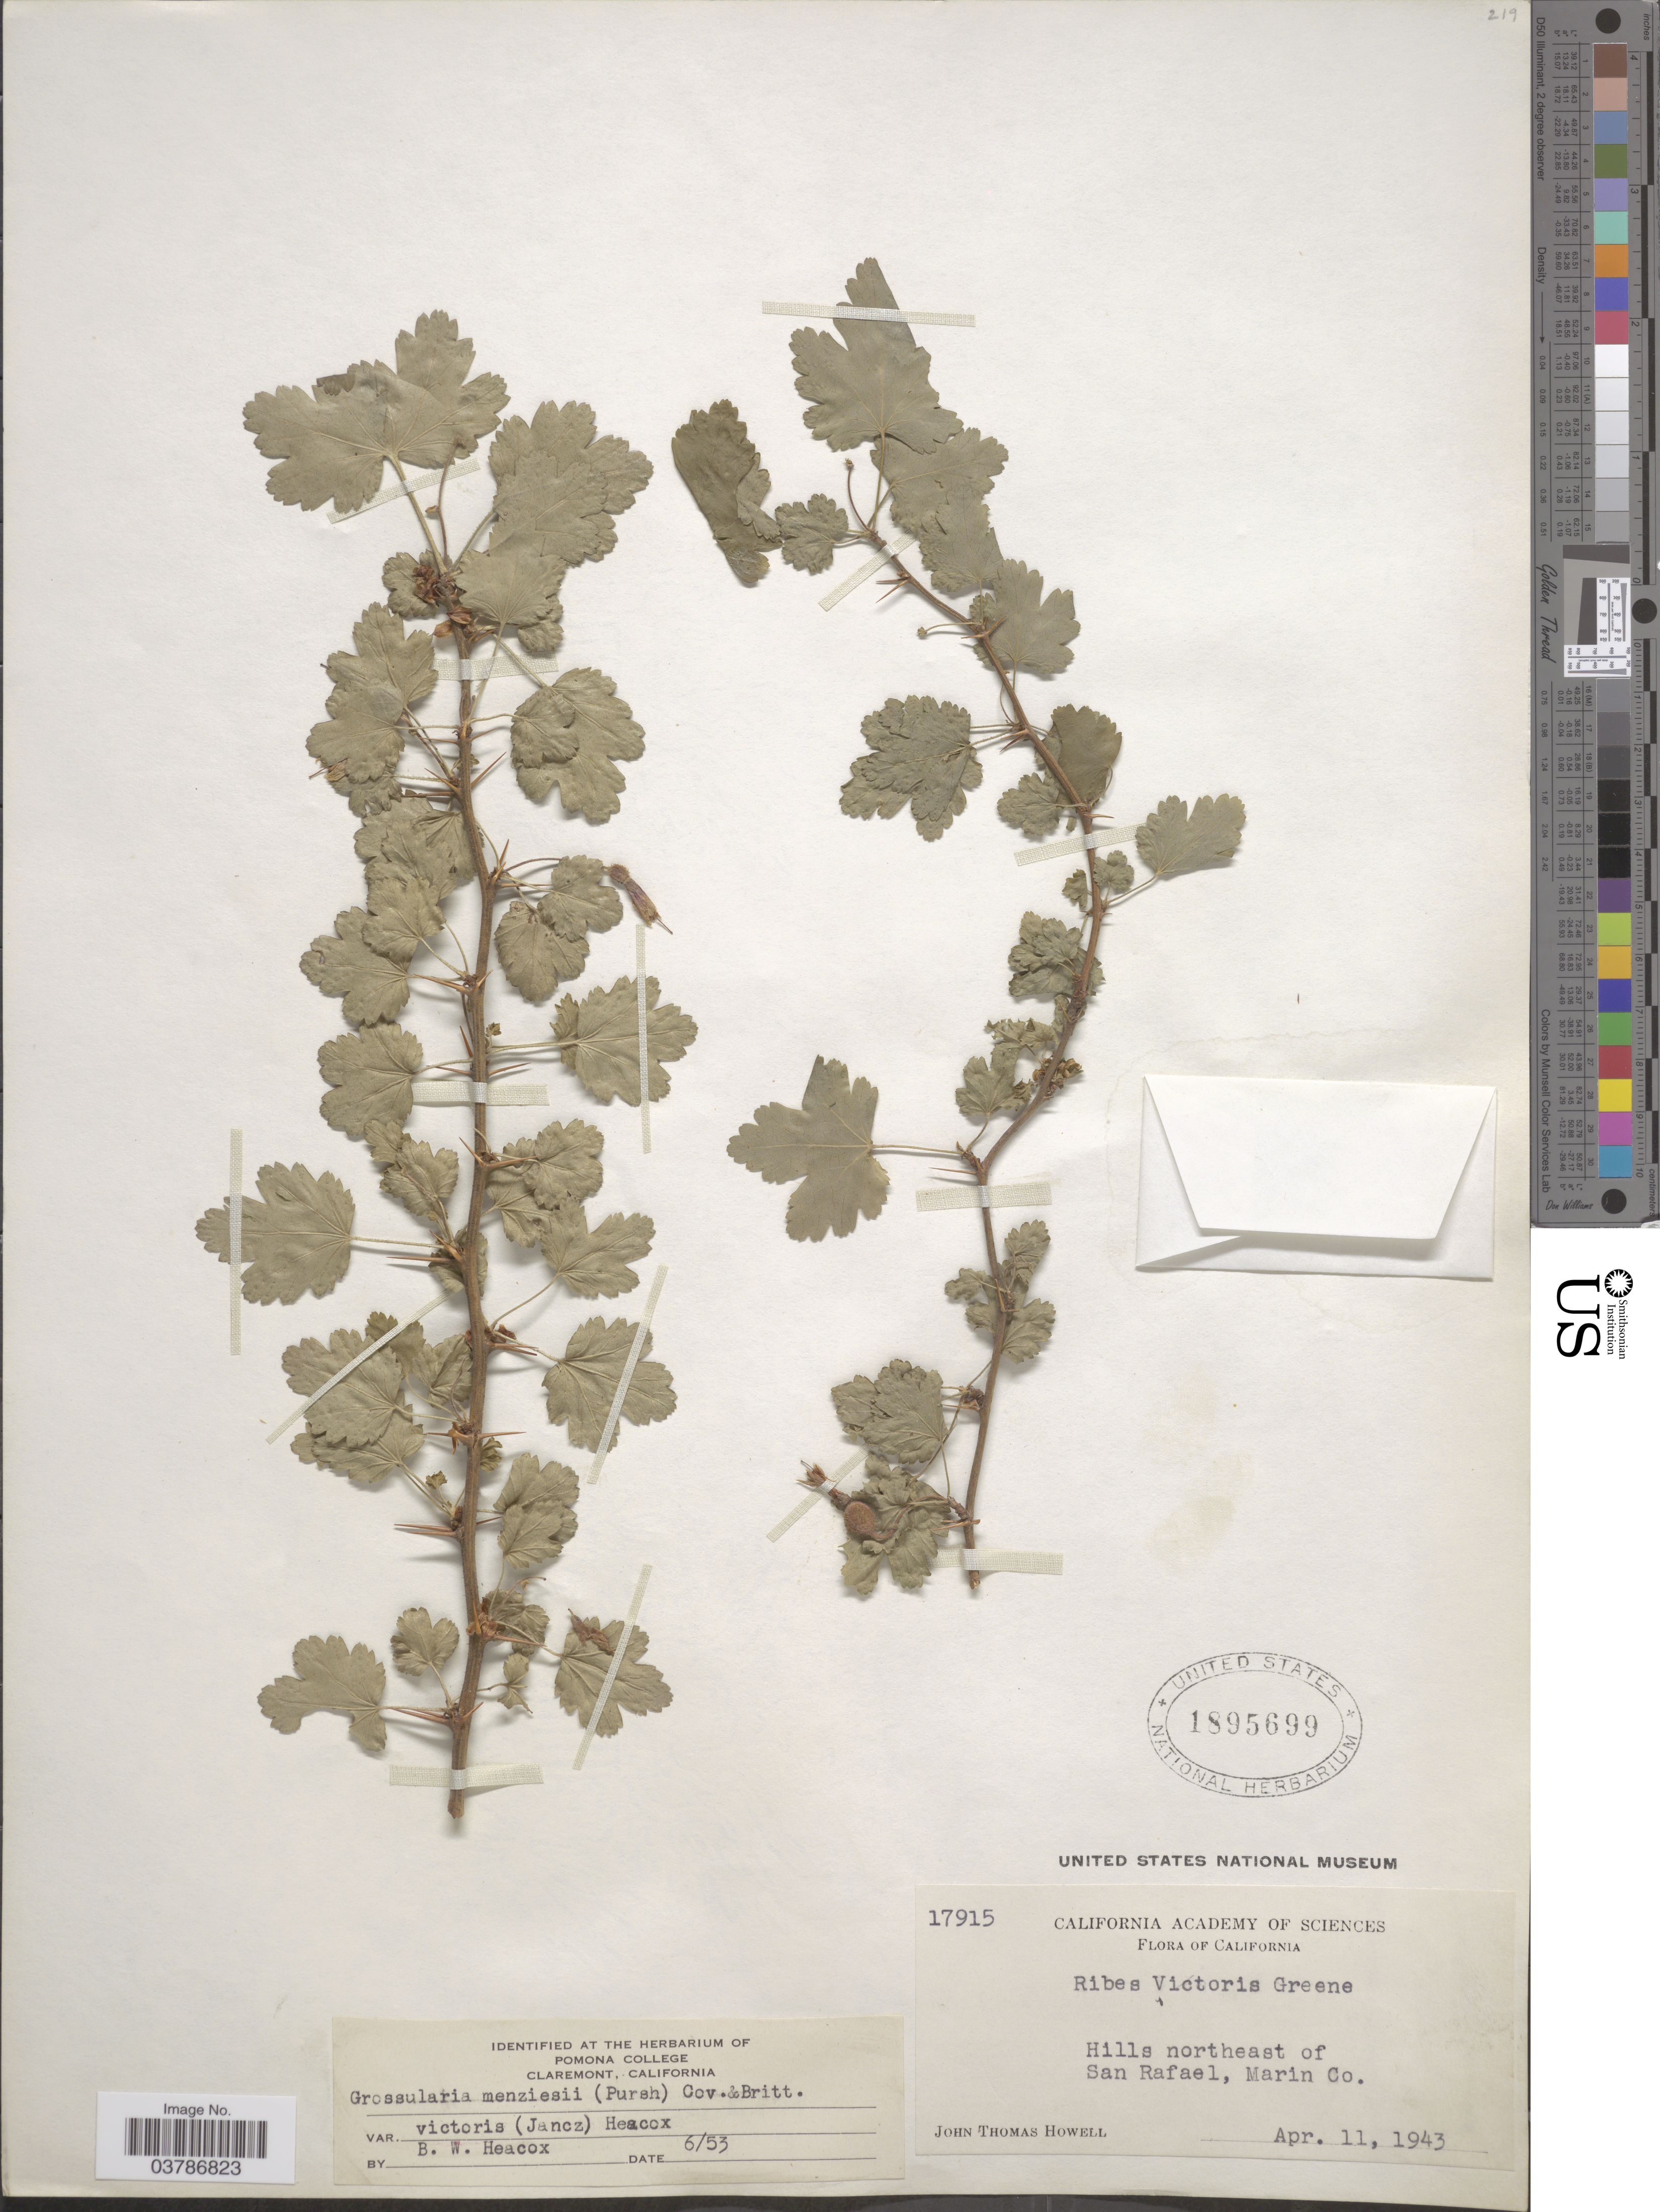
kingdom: Plantae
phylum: Tracheophyta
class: Magnoliopsida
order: Saxifragales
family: Grossulariaceae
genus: Ribes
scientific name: Ribes victoris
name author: Greene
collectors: J. T. Howell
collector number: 17915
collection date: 1943-04-11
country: United States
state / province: California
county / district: Marin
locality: Hills northeast of San Rafael, Marin Co.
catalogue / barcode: US 1895699